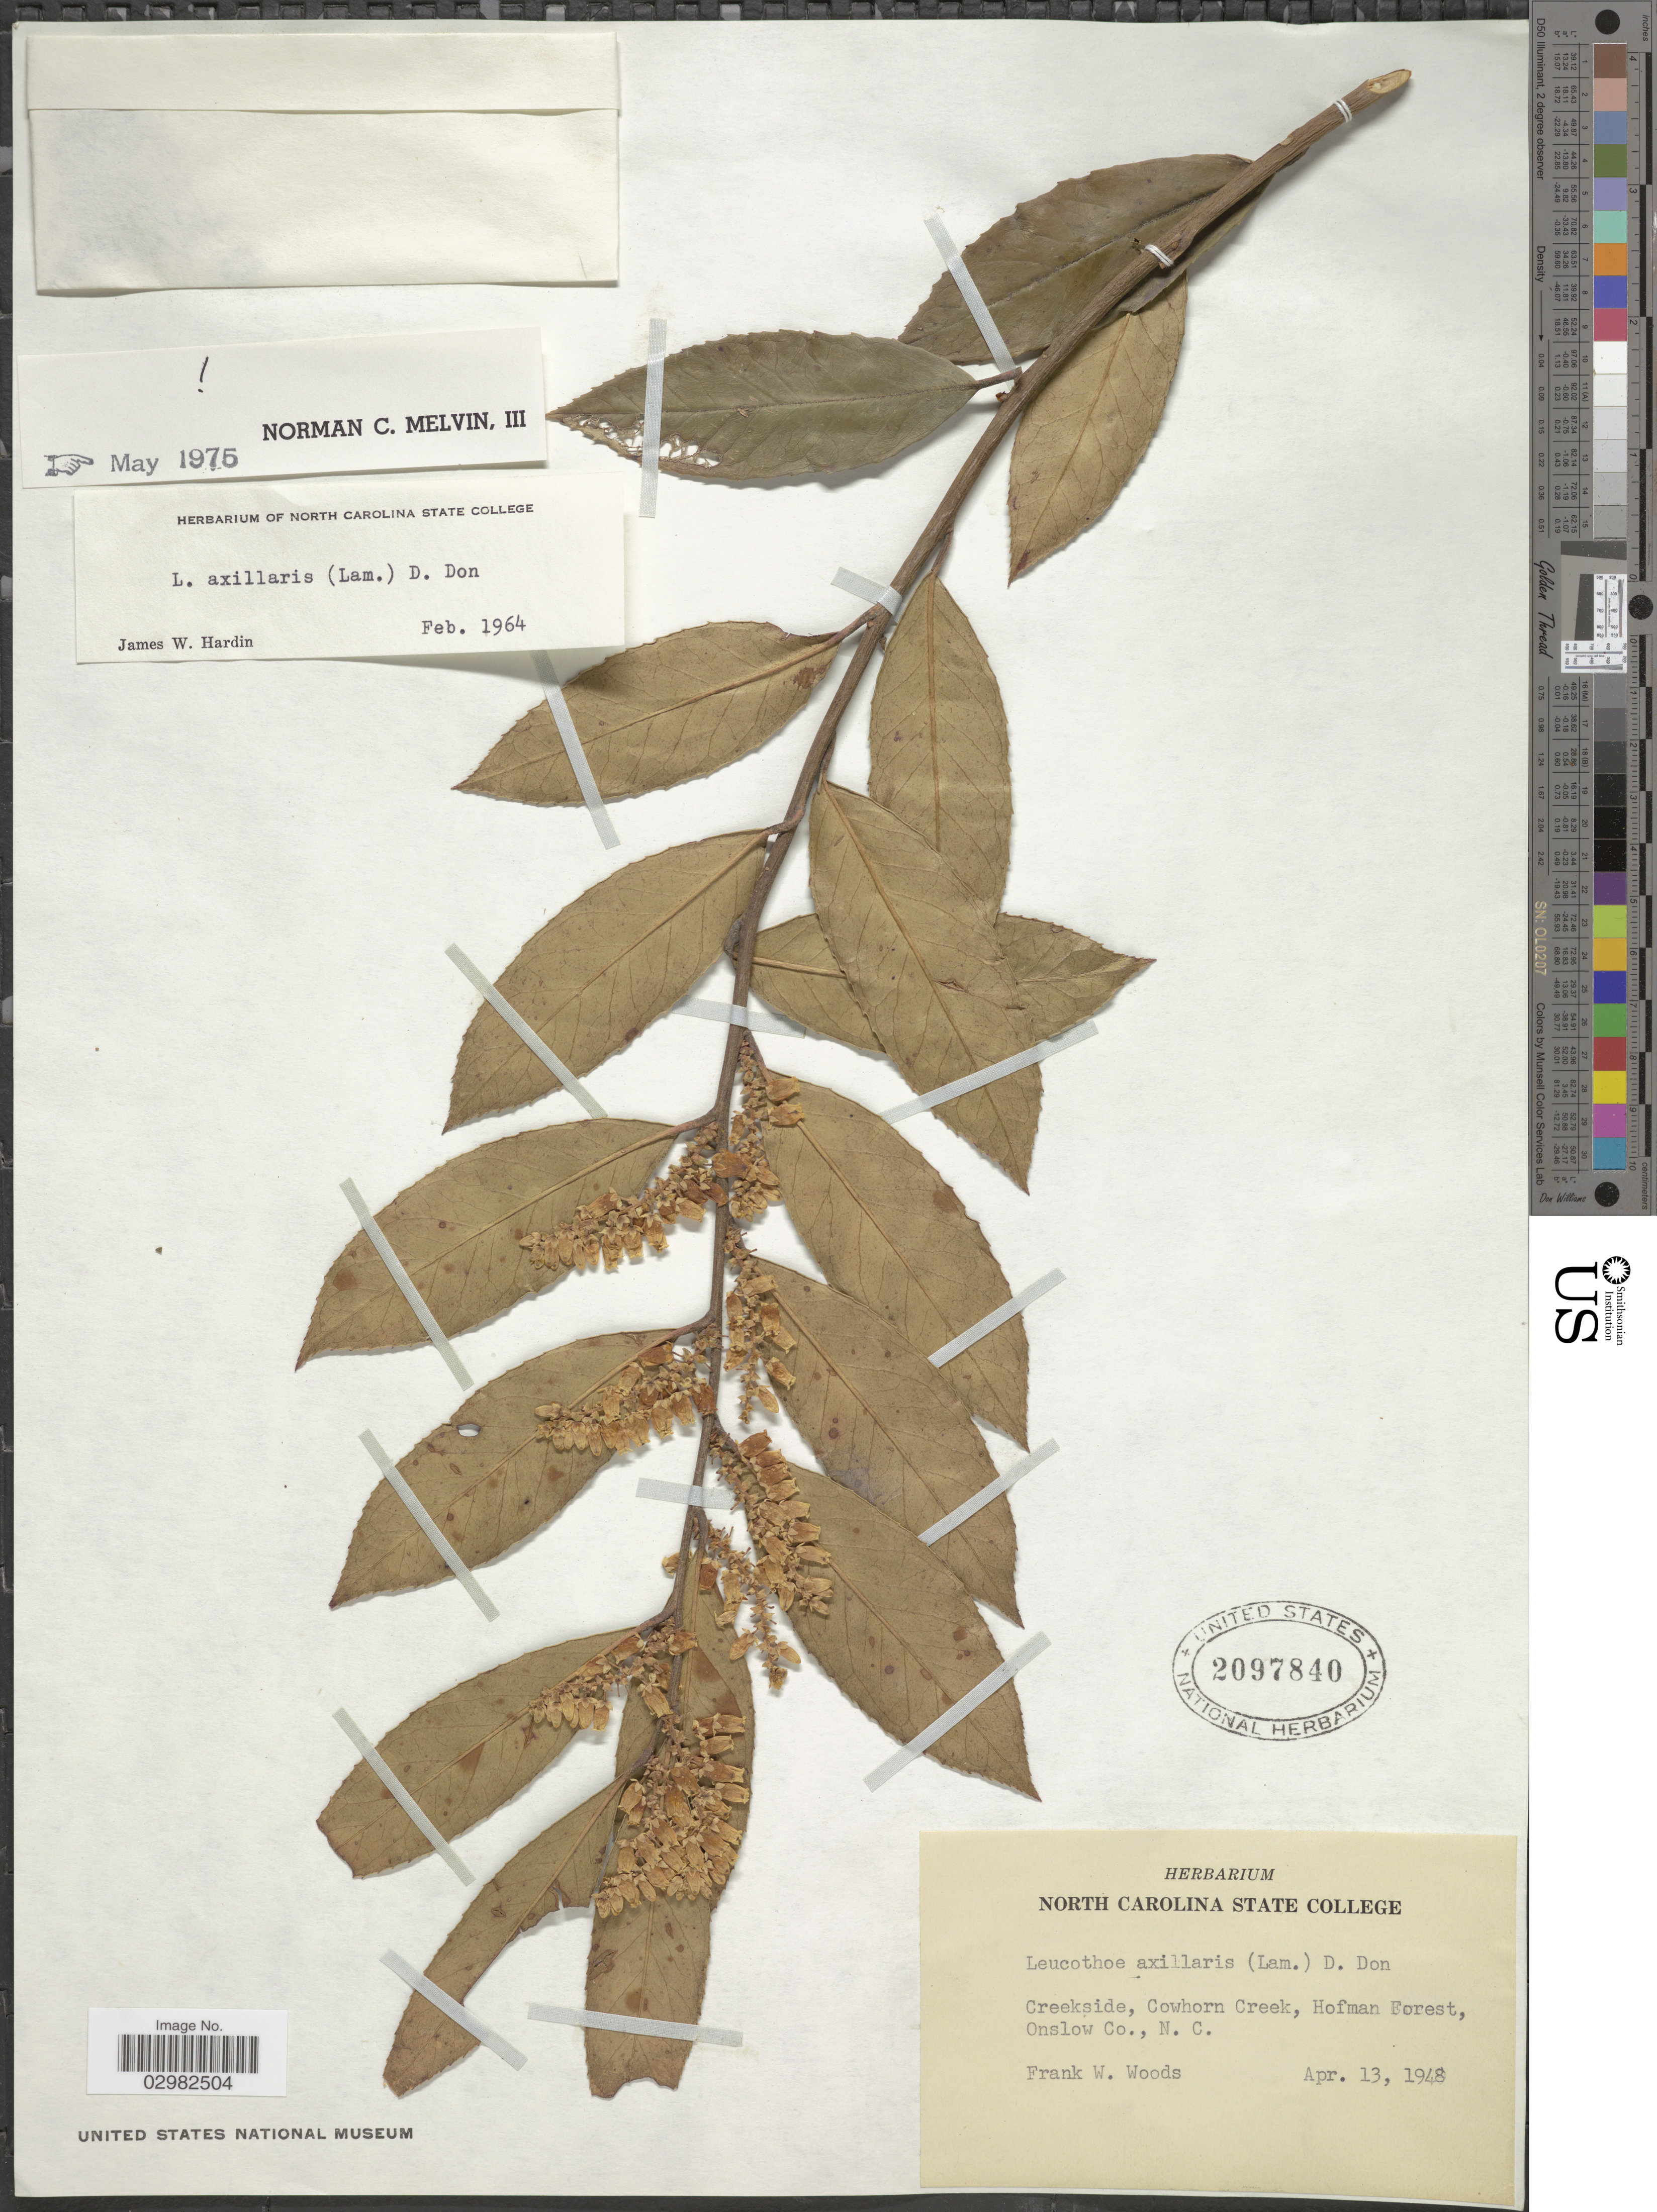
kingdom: Plantae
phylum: Tracheophyta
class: Magnoliopsida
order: Ericales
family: Ericaceae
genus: Leucothoe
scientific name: Leucothoë axillaris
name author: (Lam.) D. Don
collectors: F. W. Woods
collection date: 1948-04-13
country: United States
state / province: North Carolina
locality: Creekside, Cowhorn Creek, Hofman Forest, Onslow Co.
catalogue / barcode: US 2097840